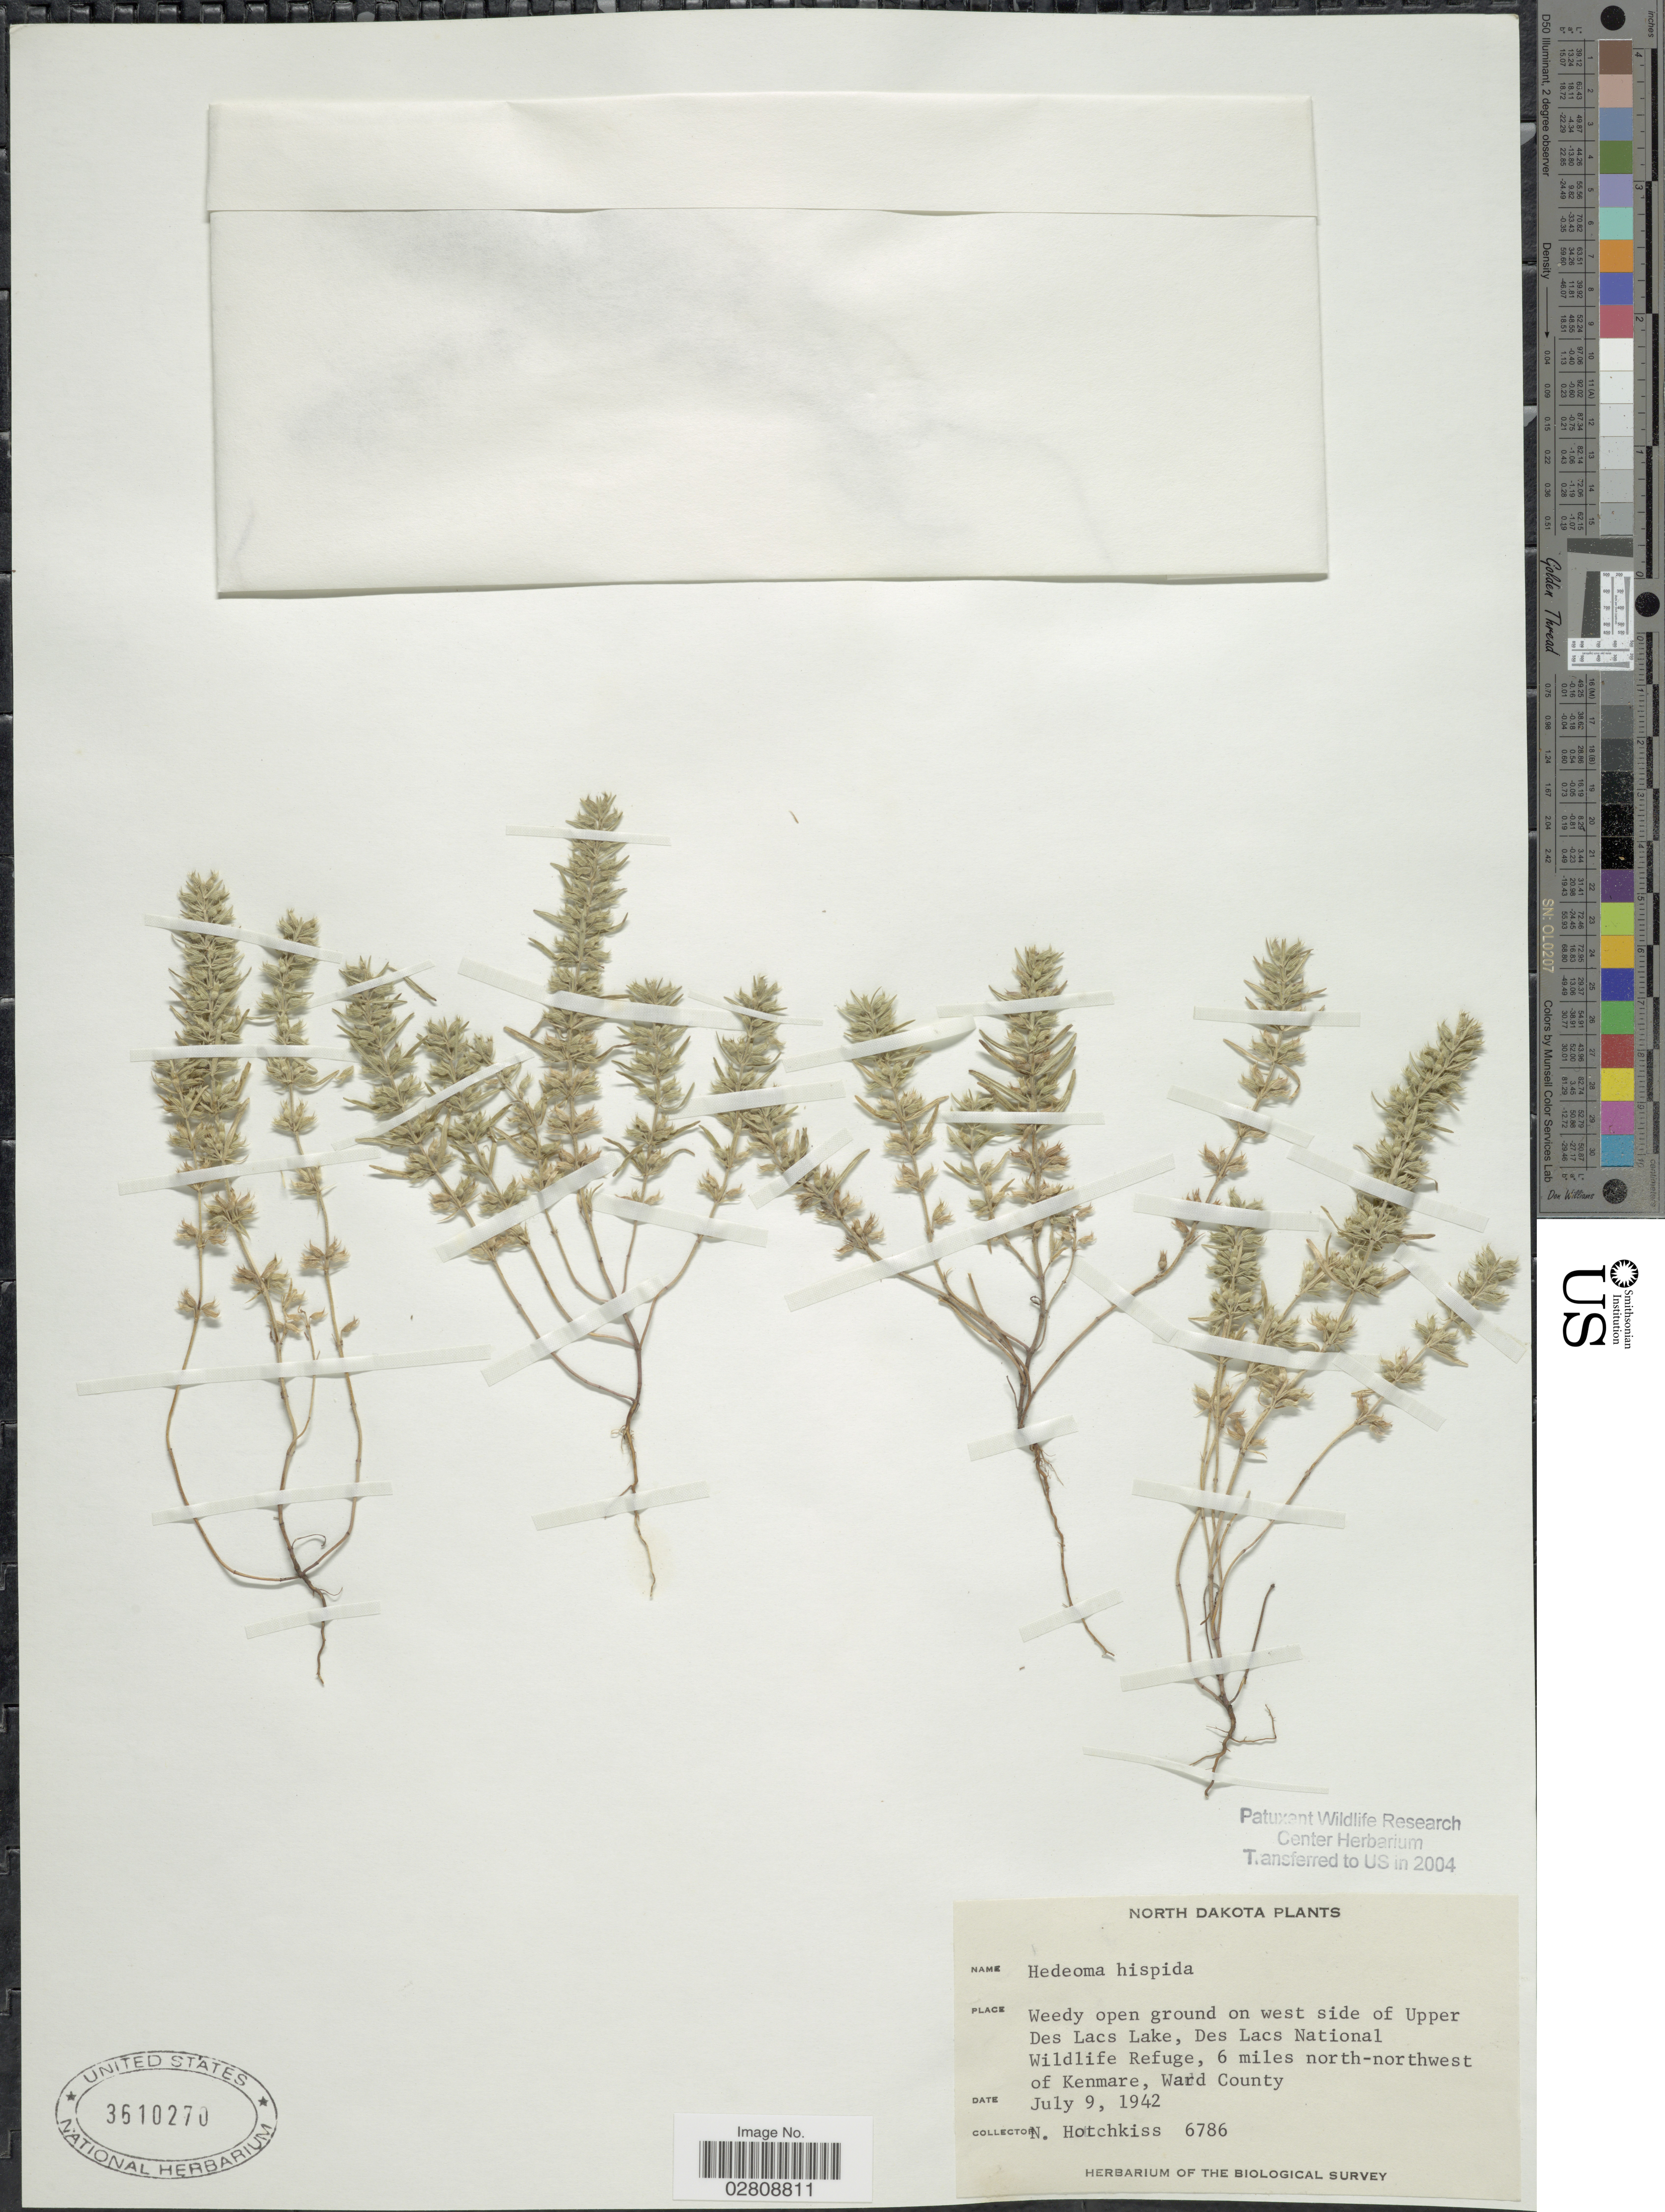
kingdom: Plantae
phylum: Tracheophyta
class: Magnoliopsida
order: Lamiales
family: Lamiaceae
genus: Hedeoma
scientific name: Hedeoma hispida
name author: Pursh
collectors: N. Hotchkiss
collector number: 6786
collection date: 1942-07-09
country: United States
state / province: North Dakota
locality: Weedy open ground on west side of Upper Des Lacs Lake, Des Lacs National Wildlife Refuge, 6 miles north-northwest of Kenmare, Ward County.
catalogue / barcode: US 3610270